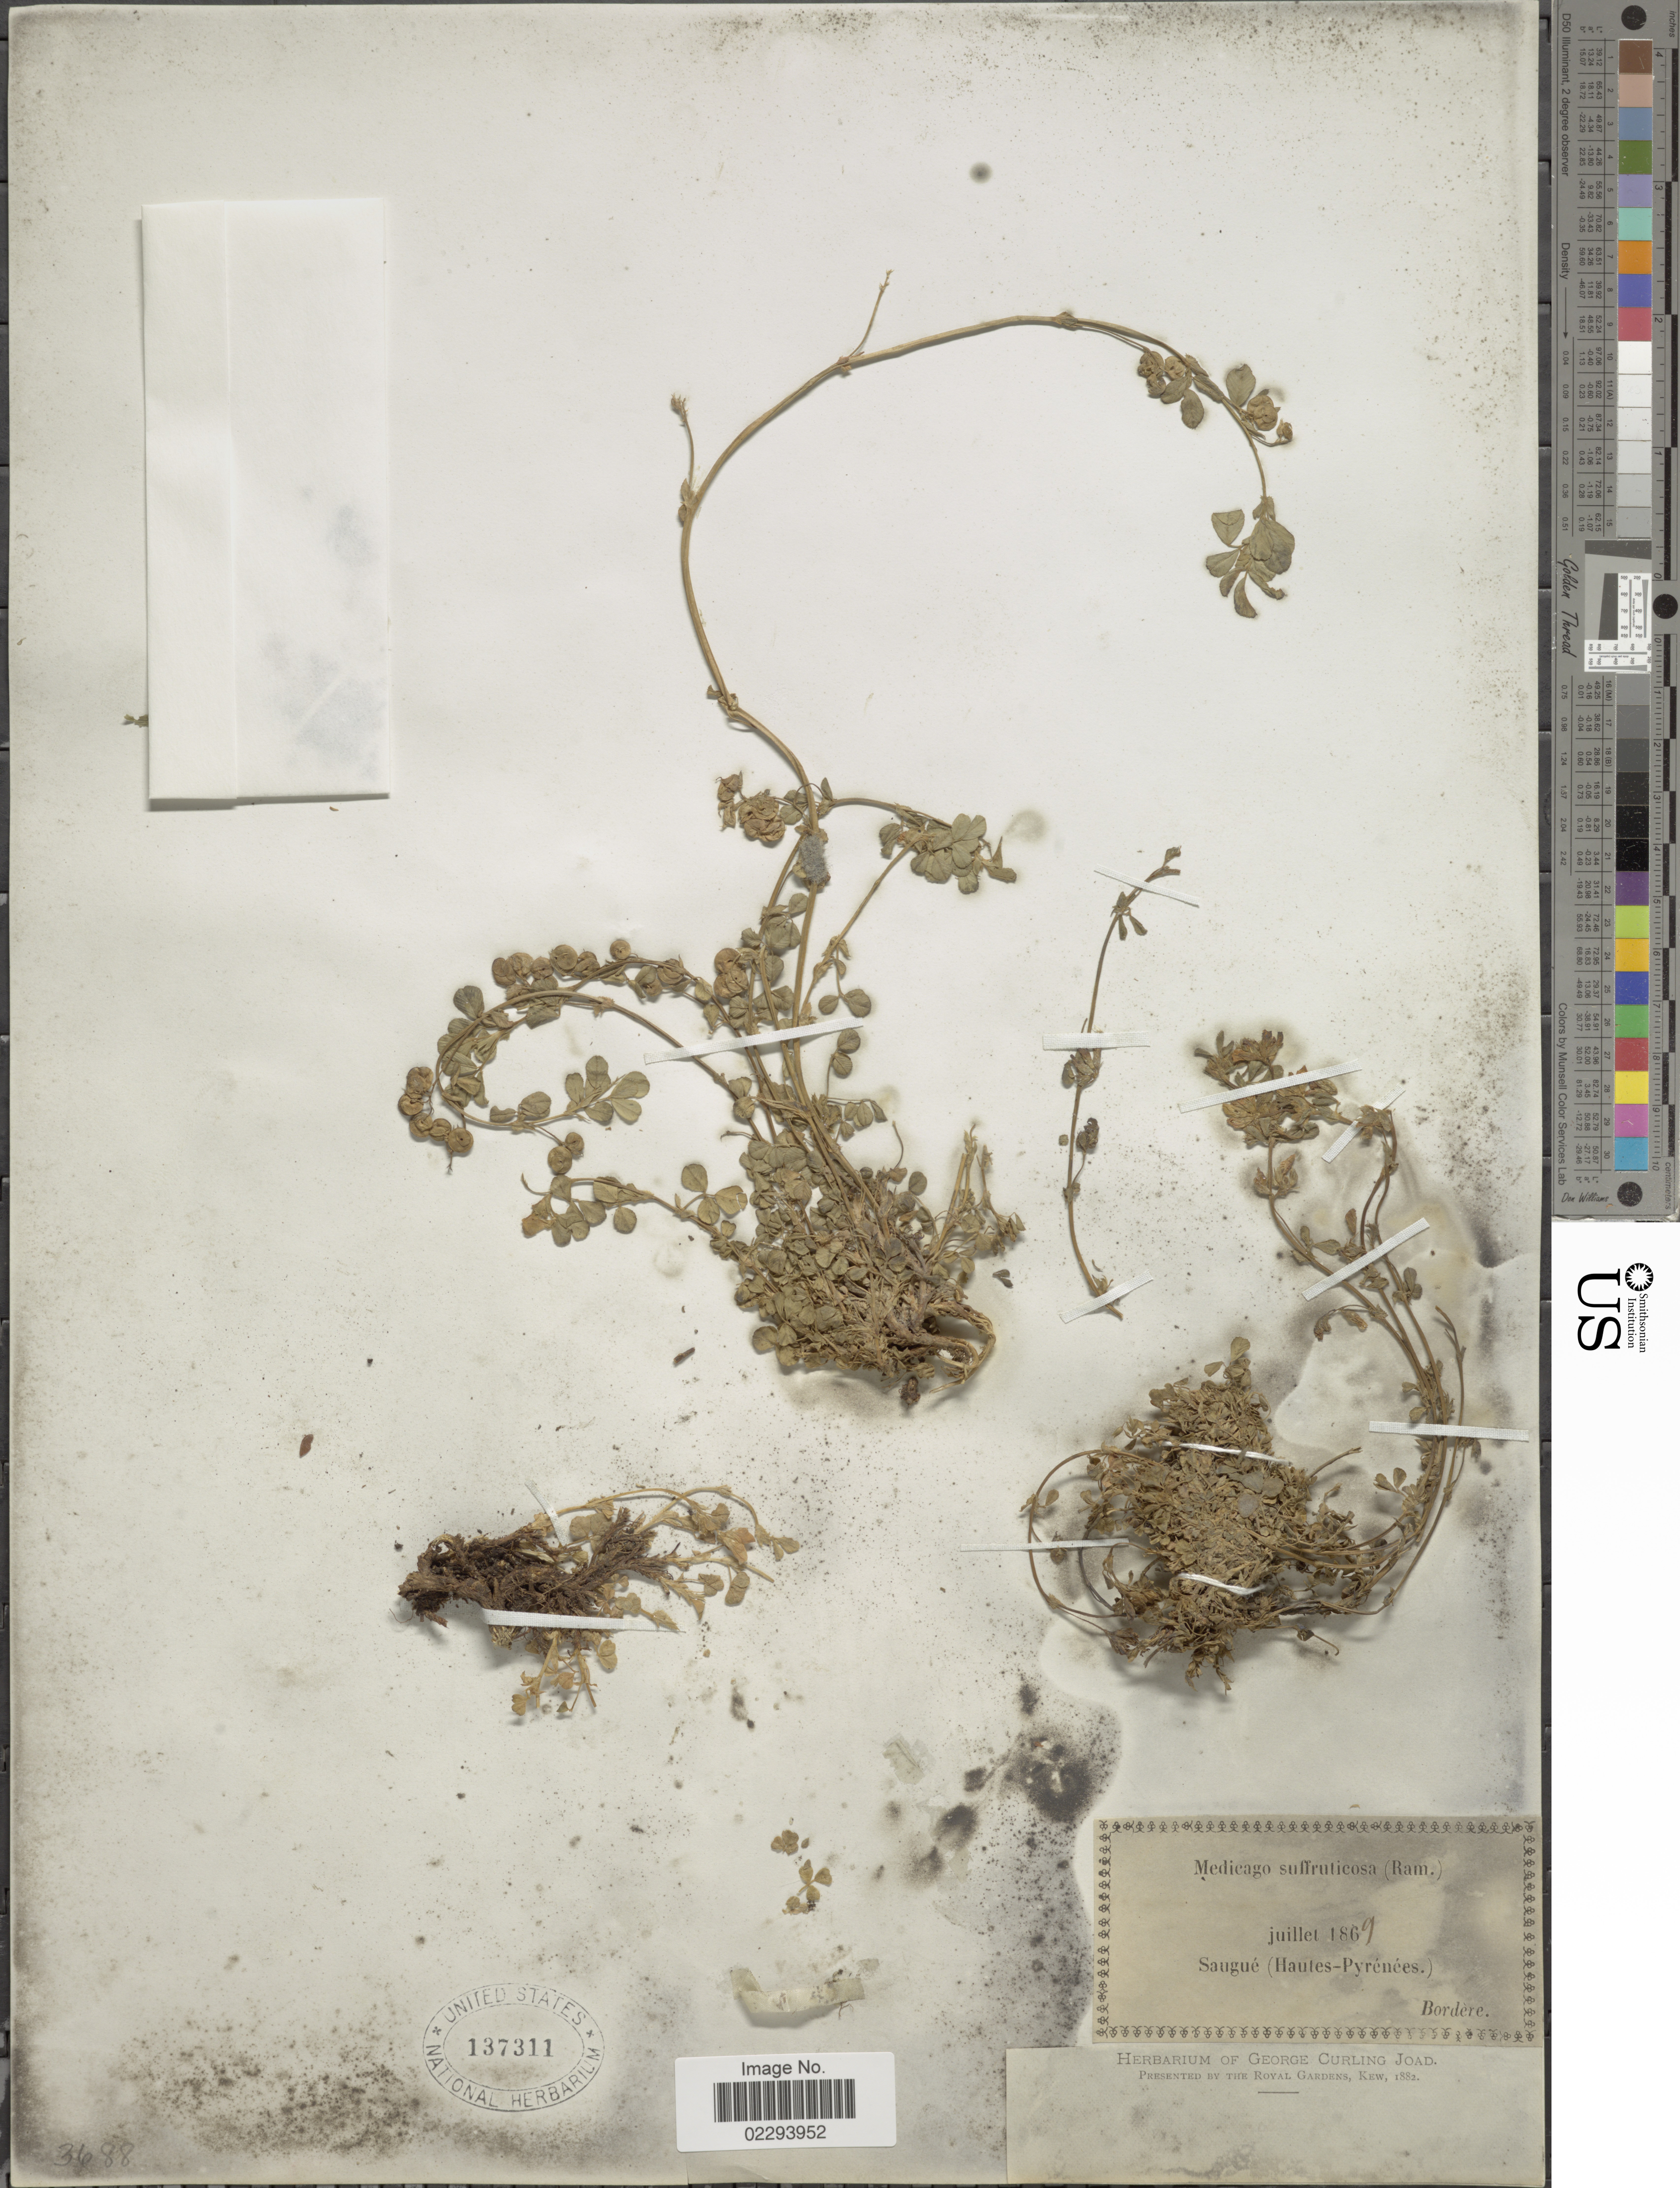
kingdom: Plantae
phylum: Tracheophyta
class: Magnoliopsida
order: Fabales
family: Fabaceae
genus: Medicago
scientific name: Medicago suffruticosa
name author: DC.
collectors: -. Bordère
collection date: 1869-07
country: France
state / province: Occitanie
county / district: Hautes-Pyrénées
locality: Saugue (Hautes-Pyrenees).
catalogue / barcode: US 137311